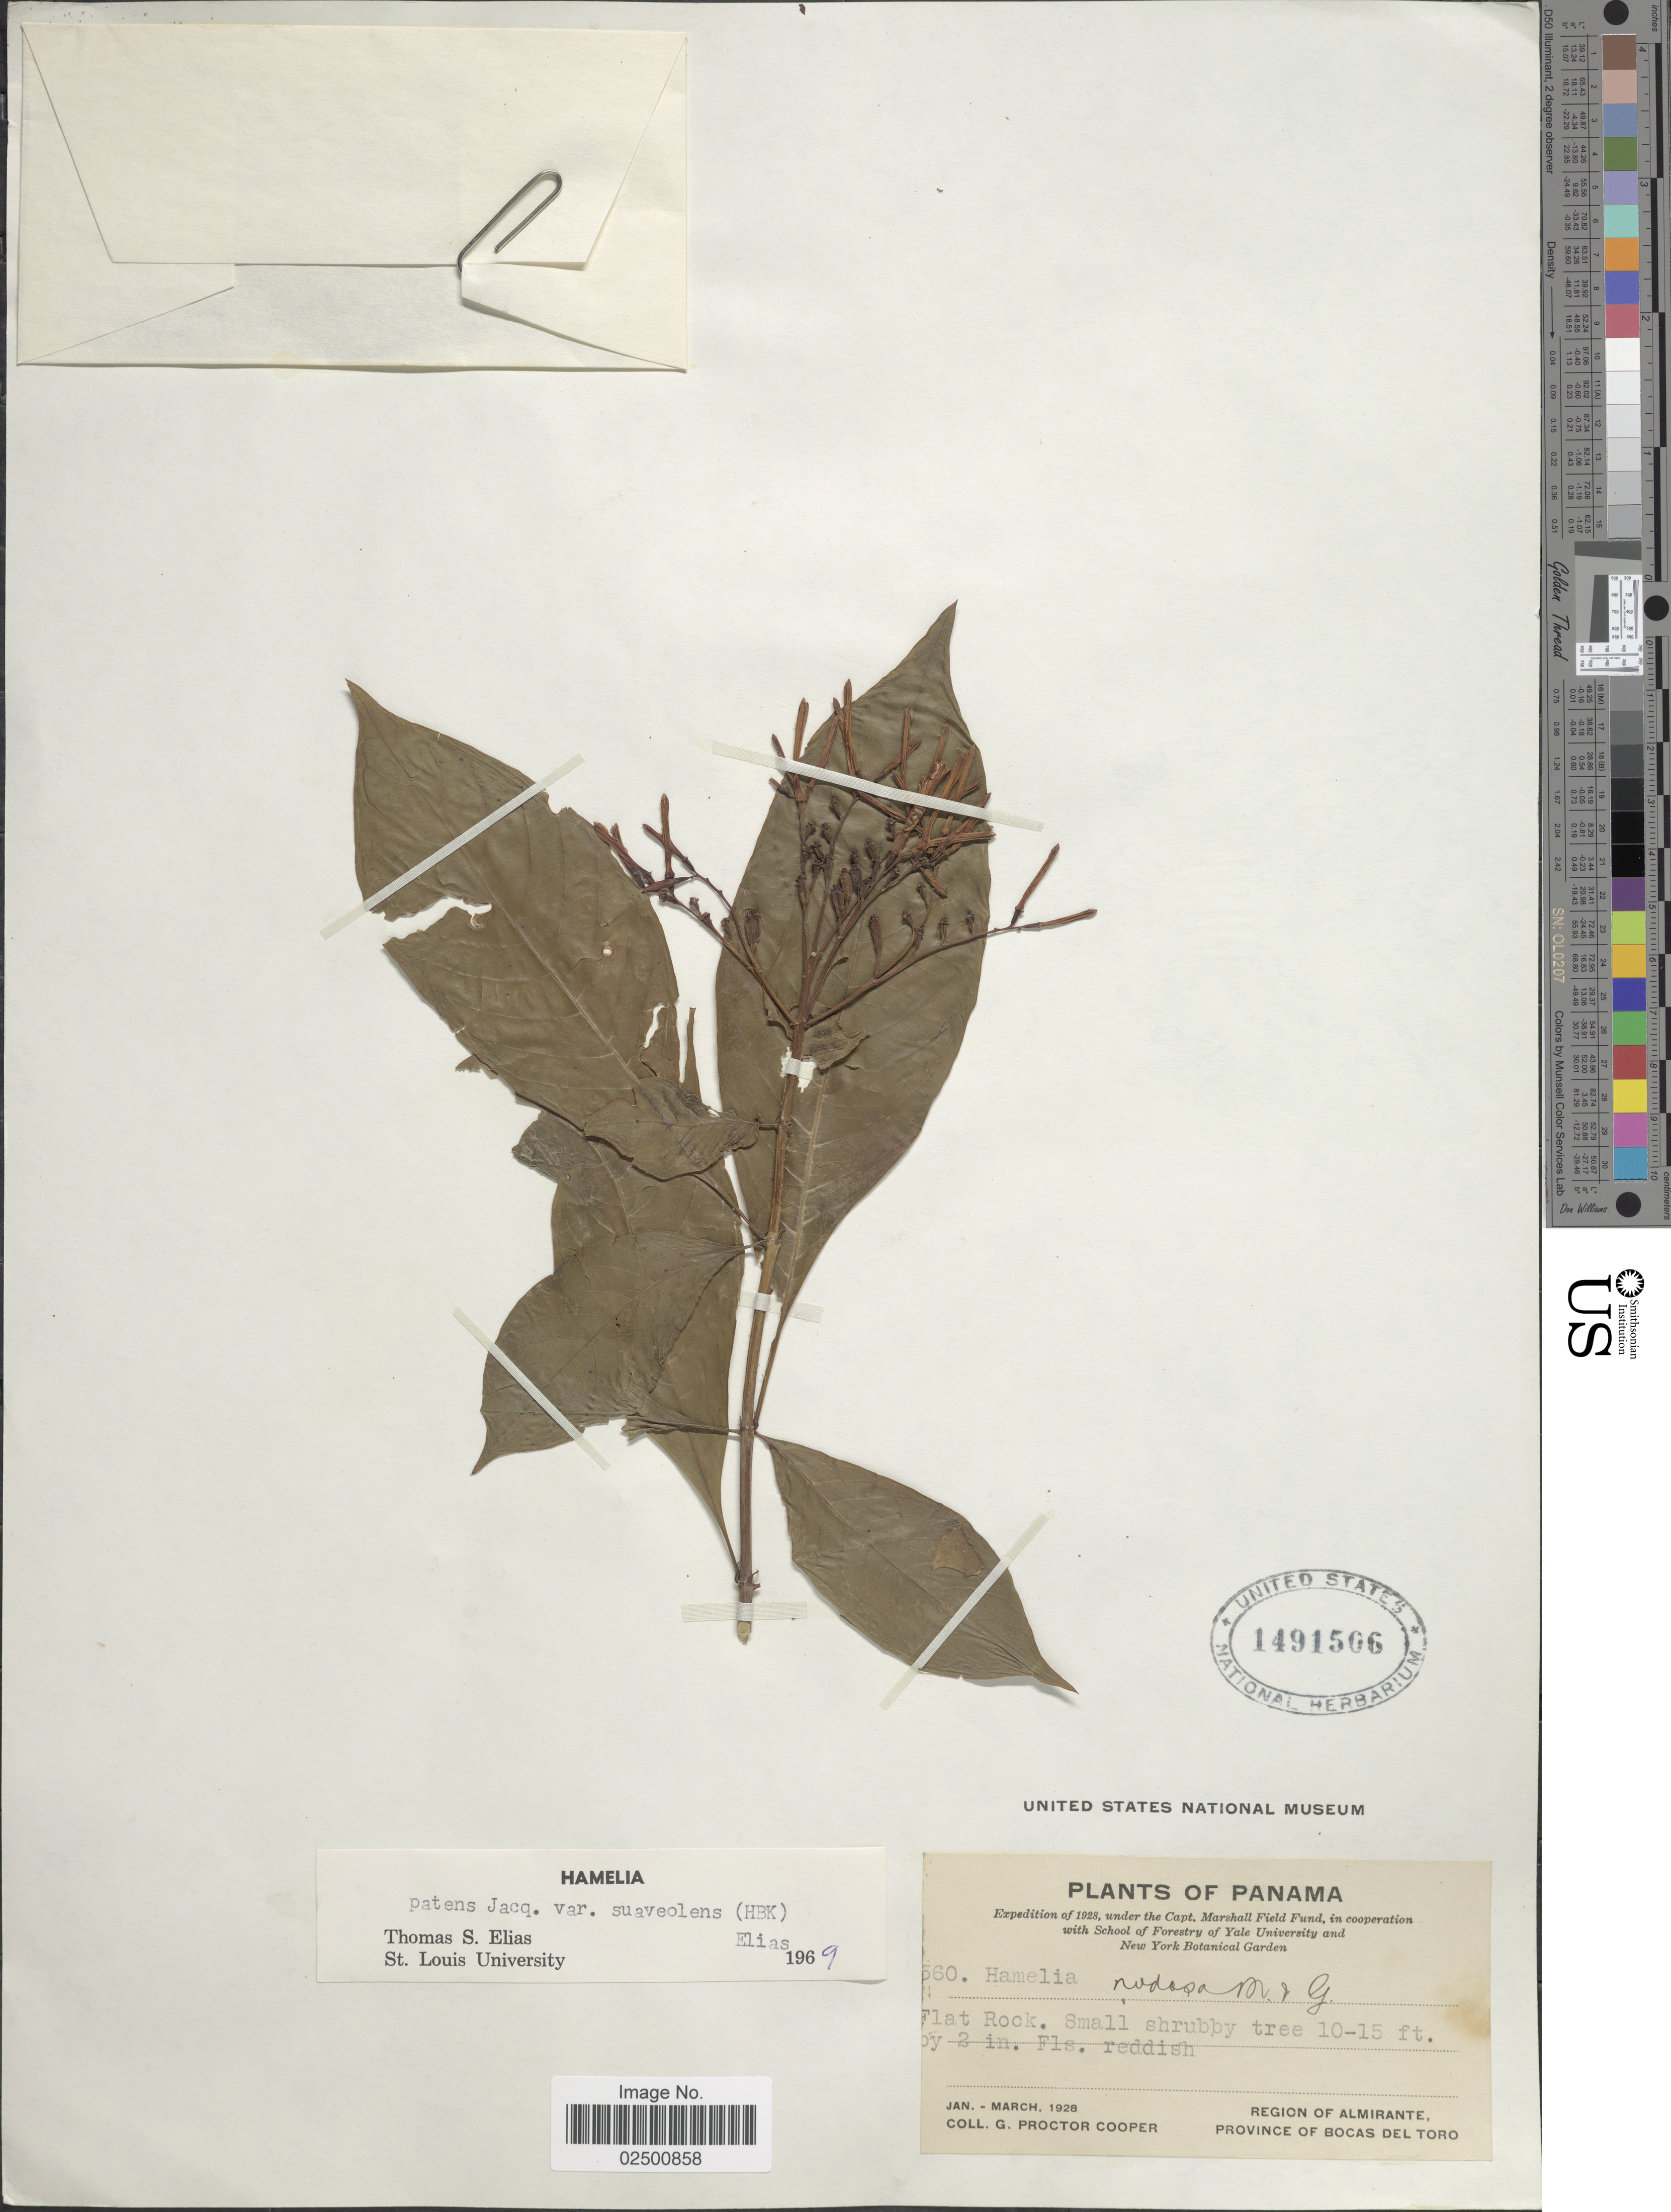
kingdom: Plantae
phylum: Tracheophyta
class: Magnoliopsida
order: Gentianales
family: Rubiaceae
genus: Hamelia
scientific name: Hamelia patens var. suaveolens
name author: (Kunth)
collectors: G. Cooper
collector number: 560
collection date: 1928-01/1928-03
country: Panama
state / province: Bocas del Toro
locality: Region de Almirante, Province of Bocas del Toro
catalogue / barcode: US 1491506